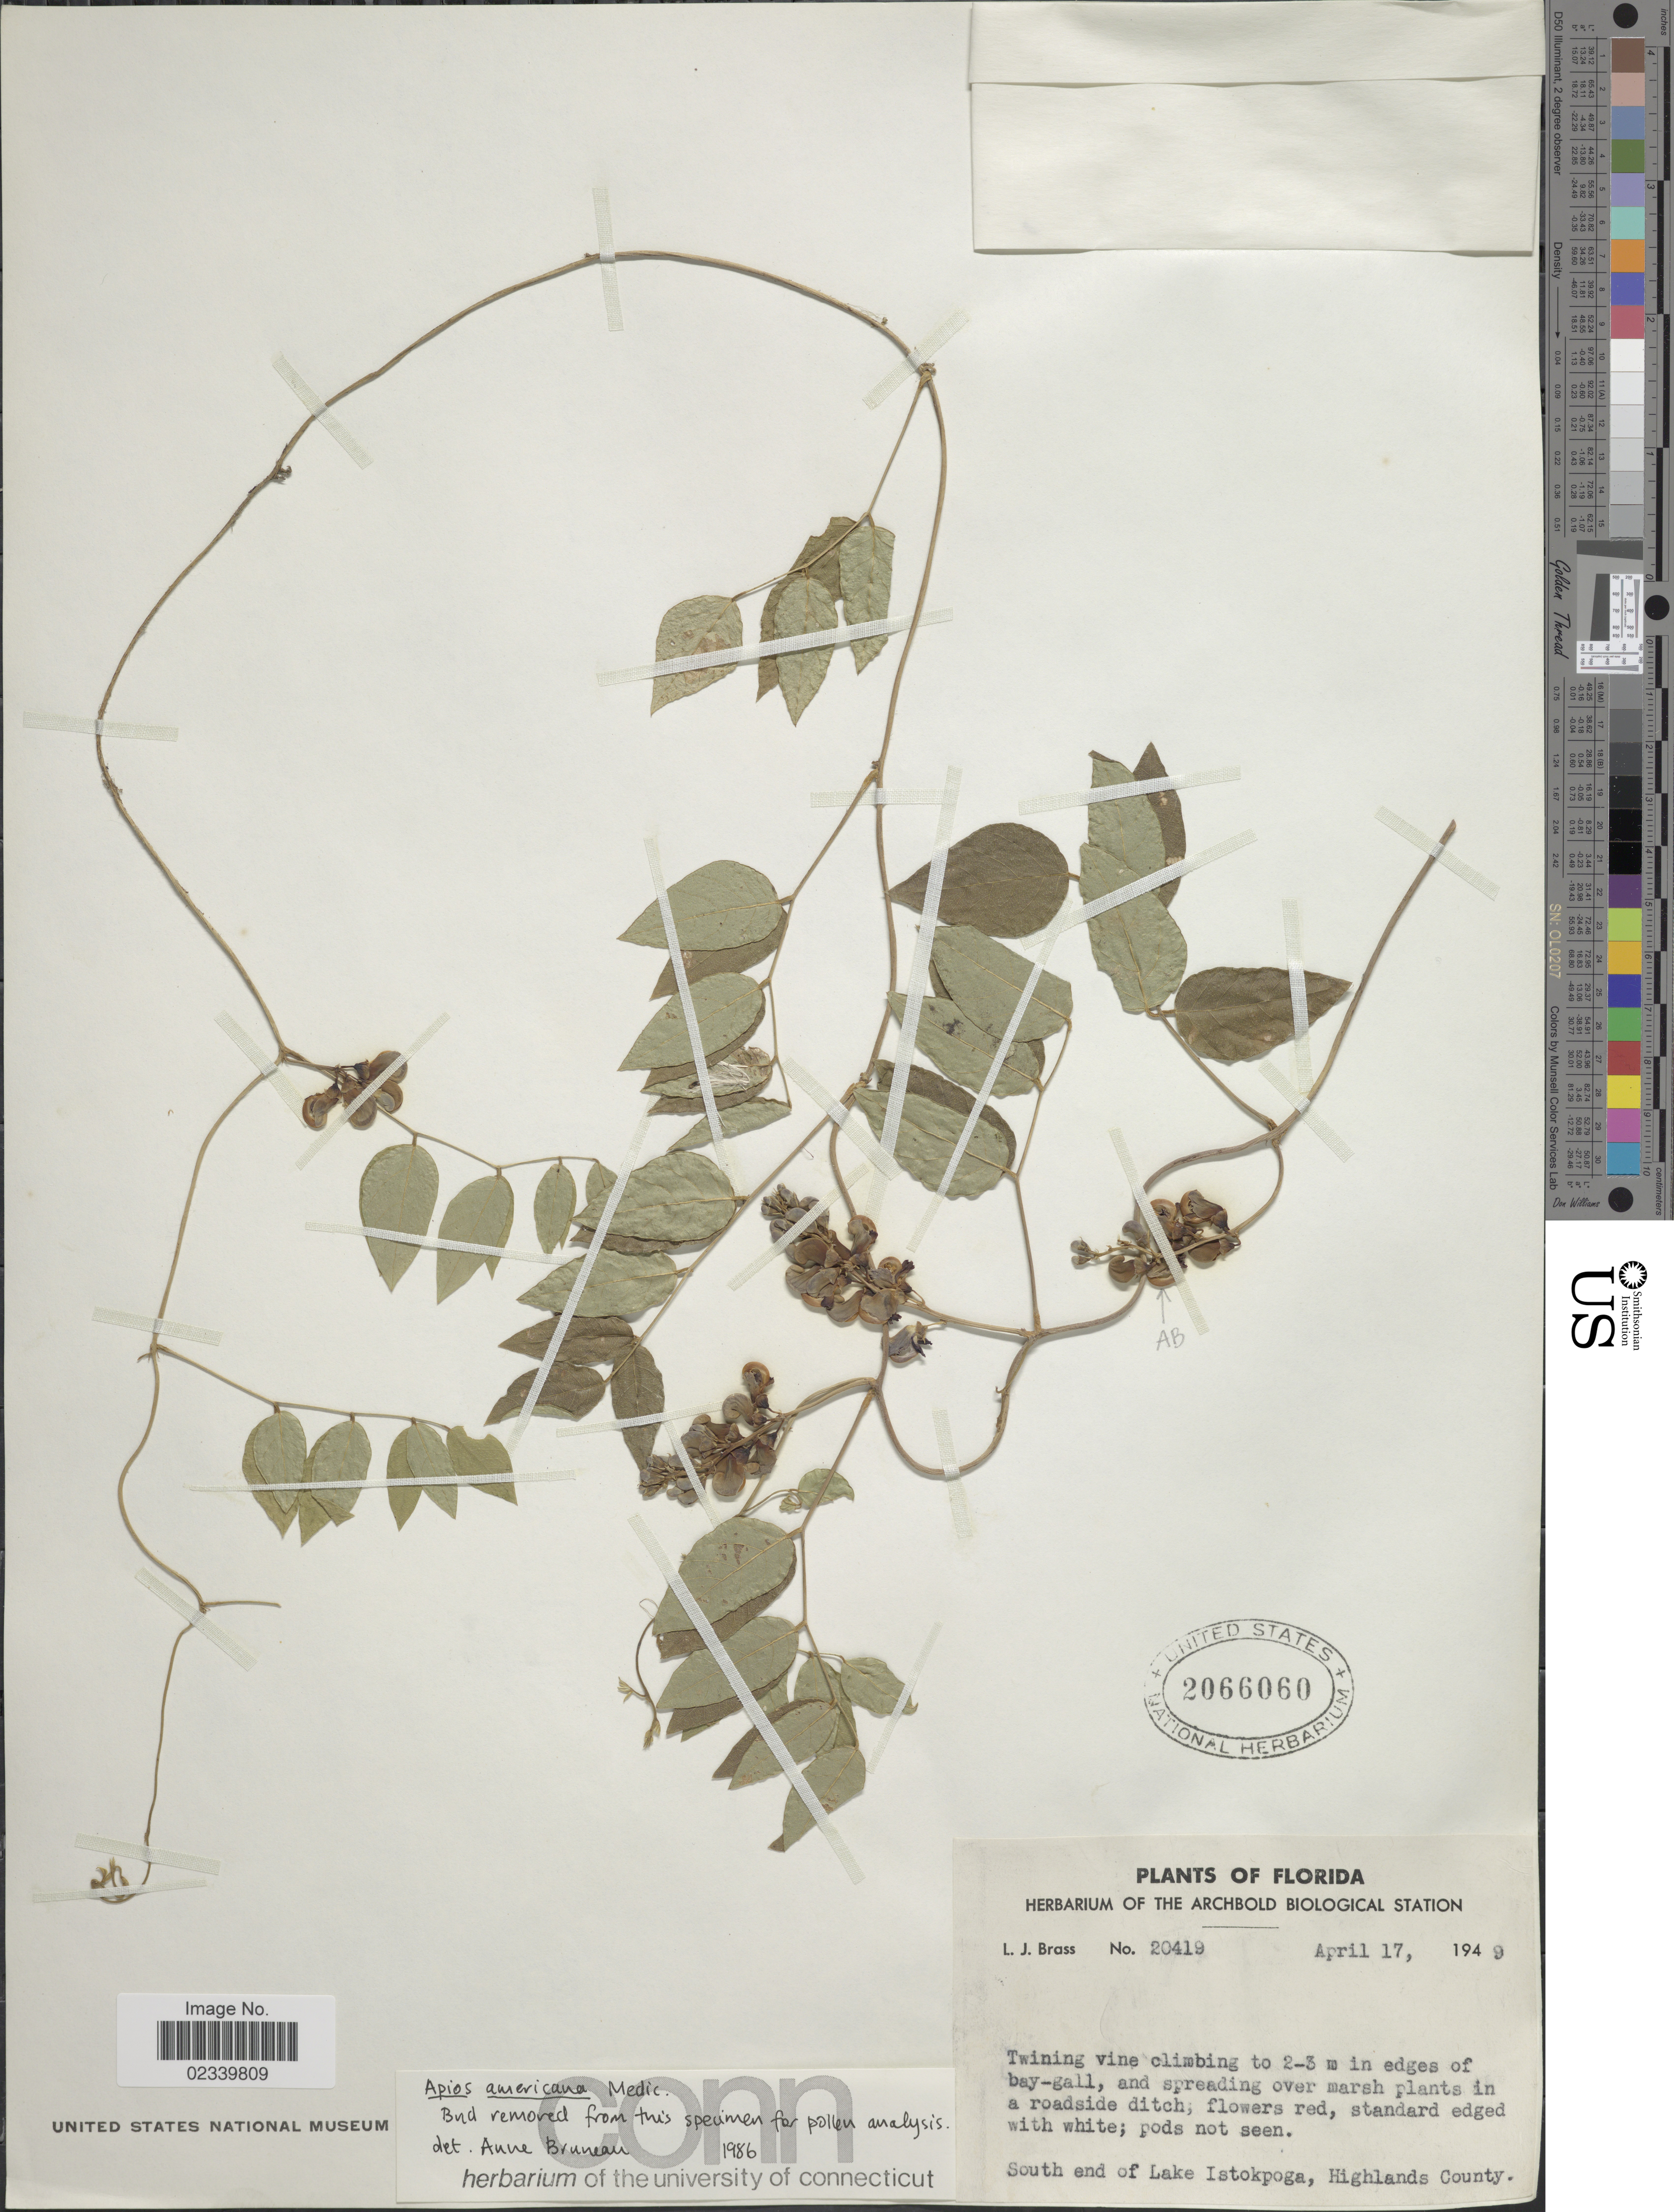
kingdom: Plantae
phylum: Tracheophyta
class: Magnoliopsida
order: Fabales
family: Fabaceae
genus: Apios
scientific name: Apios americana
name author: Medik.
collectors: L. J. Brass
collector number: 20419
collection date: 1949-04-17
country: United States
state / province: Florida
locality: South end of Lake Istokpoga, Highlands County.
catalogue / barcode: US 2066060